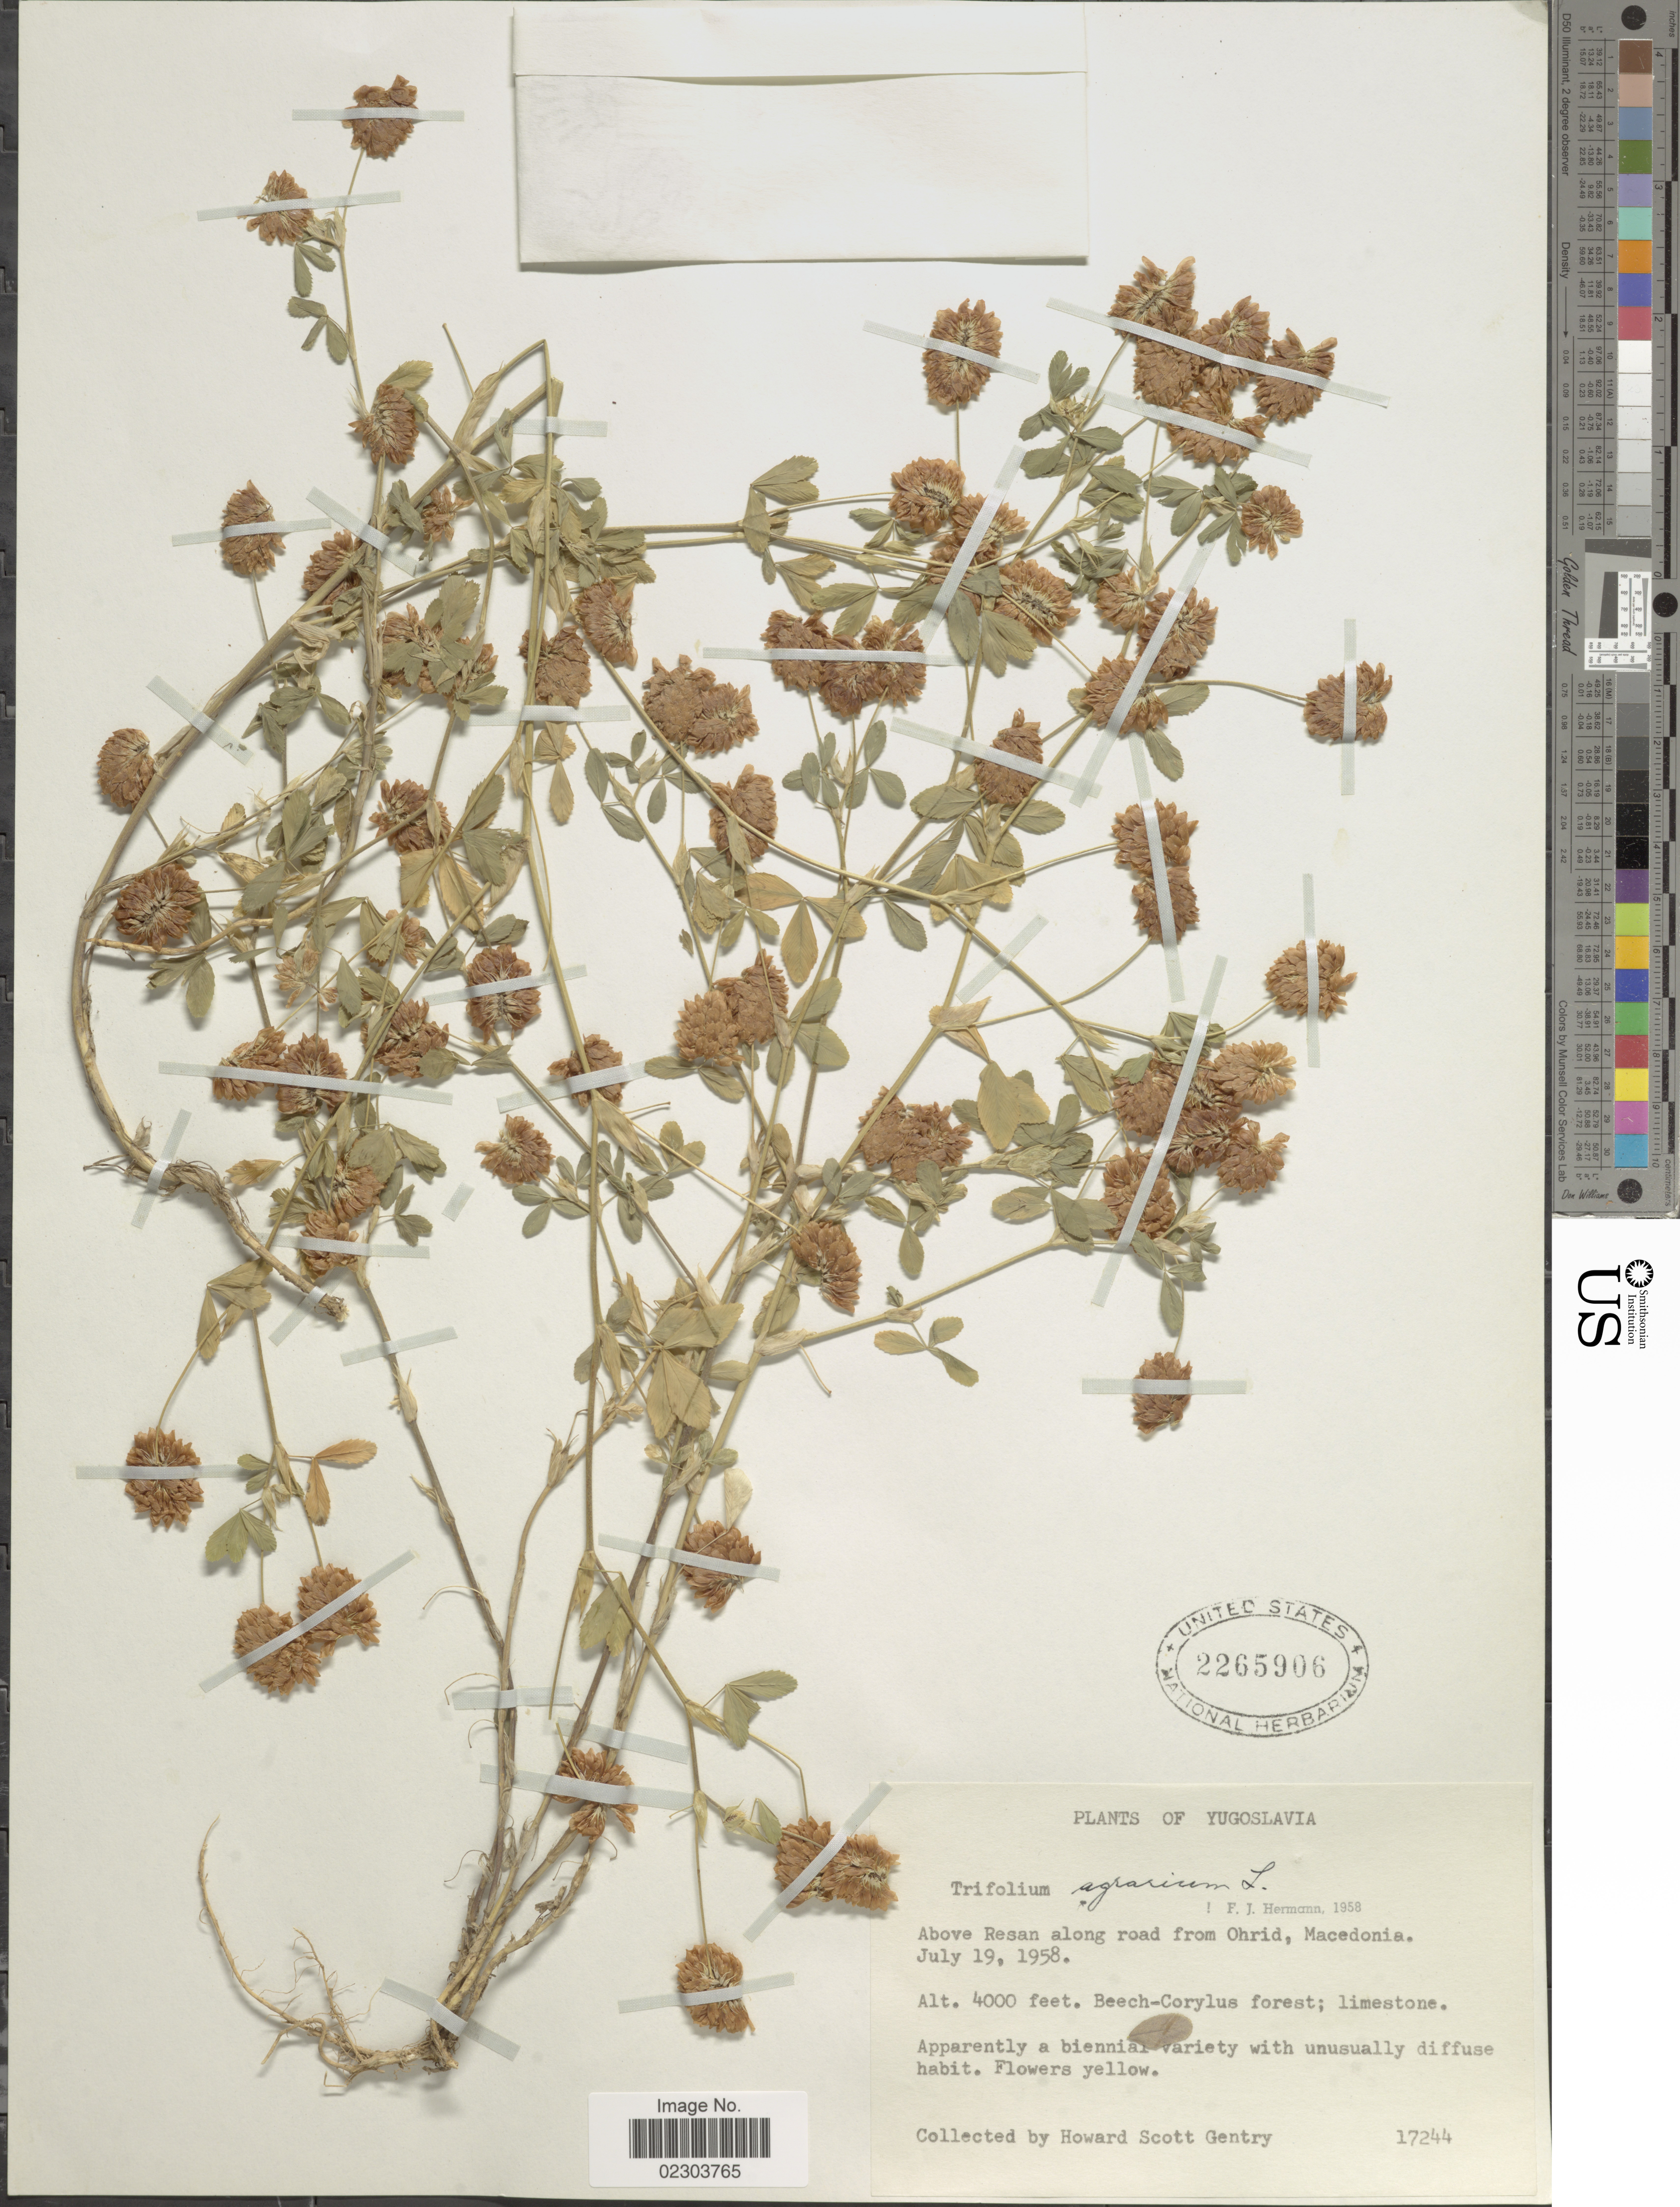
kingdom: Plantae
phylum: Tracheophyta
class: Magnoliopsida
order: Fabales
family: Fabaceae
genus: Trifolium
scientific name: Trifolium agrarium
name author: L.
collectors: H. S. Gentry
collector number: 17244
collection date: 1958-07-19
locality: Yugoslavia, Above Resan along road from Ohrid, Macedonia, Beech-Corylus forest, limestone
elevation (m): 1219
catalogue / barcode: US 2265906